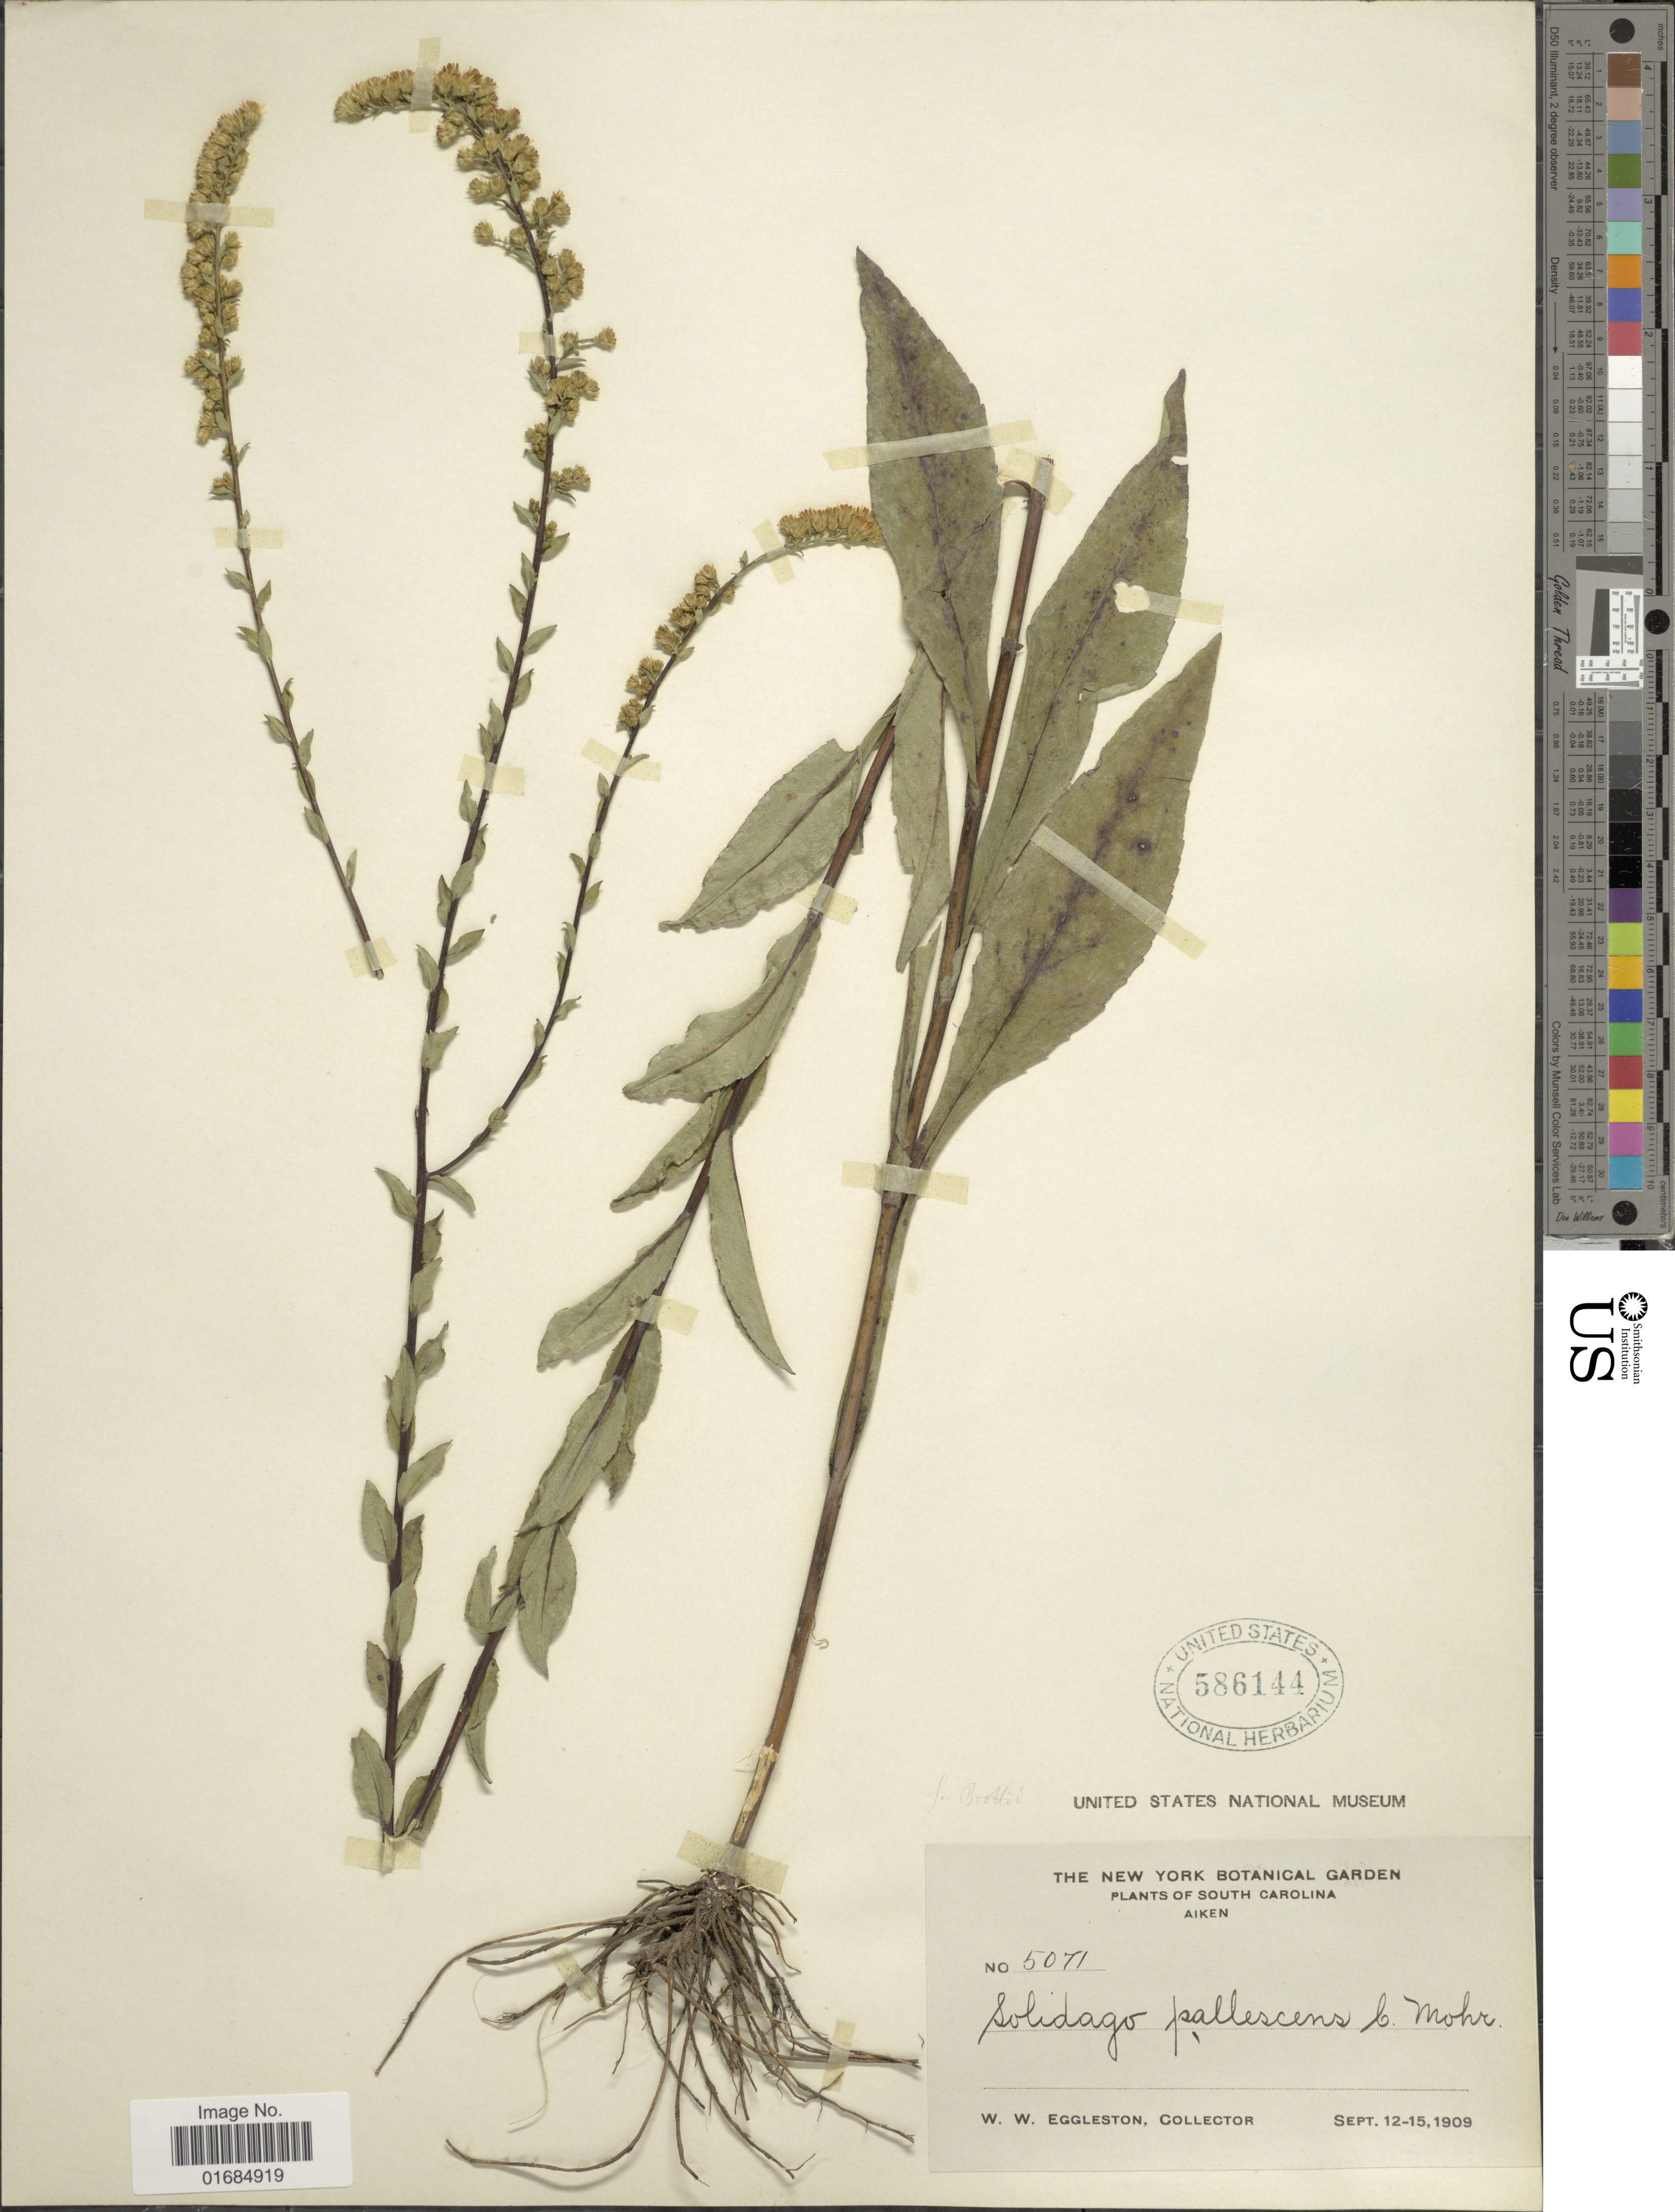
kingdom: Plantae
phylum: Tracheophyta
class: Magnoliopsida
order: Asterales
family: Asteraceae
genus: Solidago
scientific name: Solidago boottii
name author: Hook.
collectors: W. W. Eggleston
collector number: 5071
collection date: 1909-09-12/1909-09-15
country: United States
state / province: South Carolina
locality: Aiken.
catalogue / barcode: US 586144